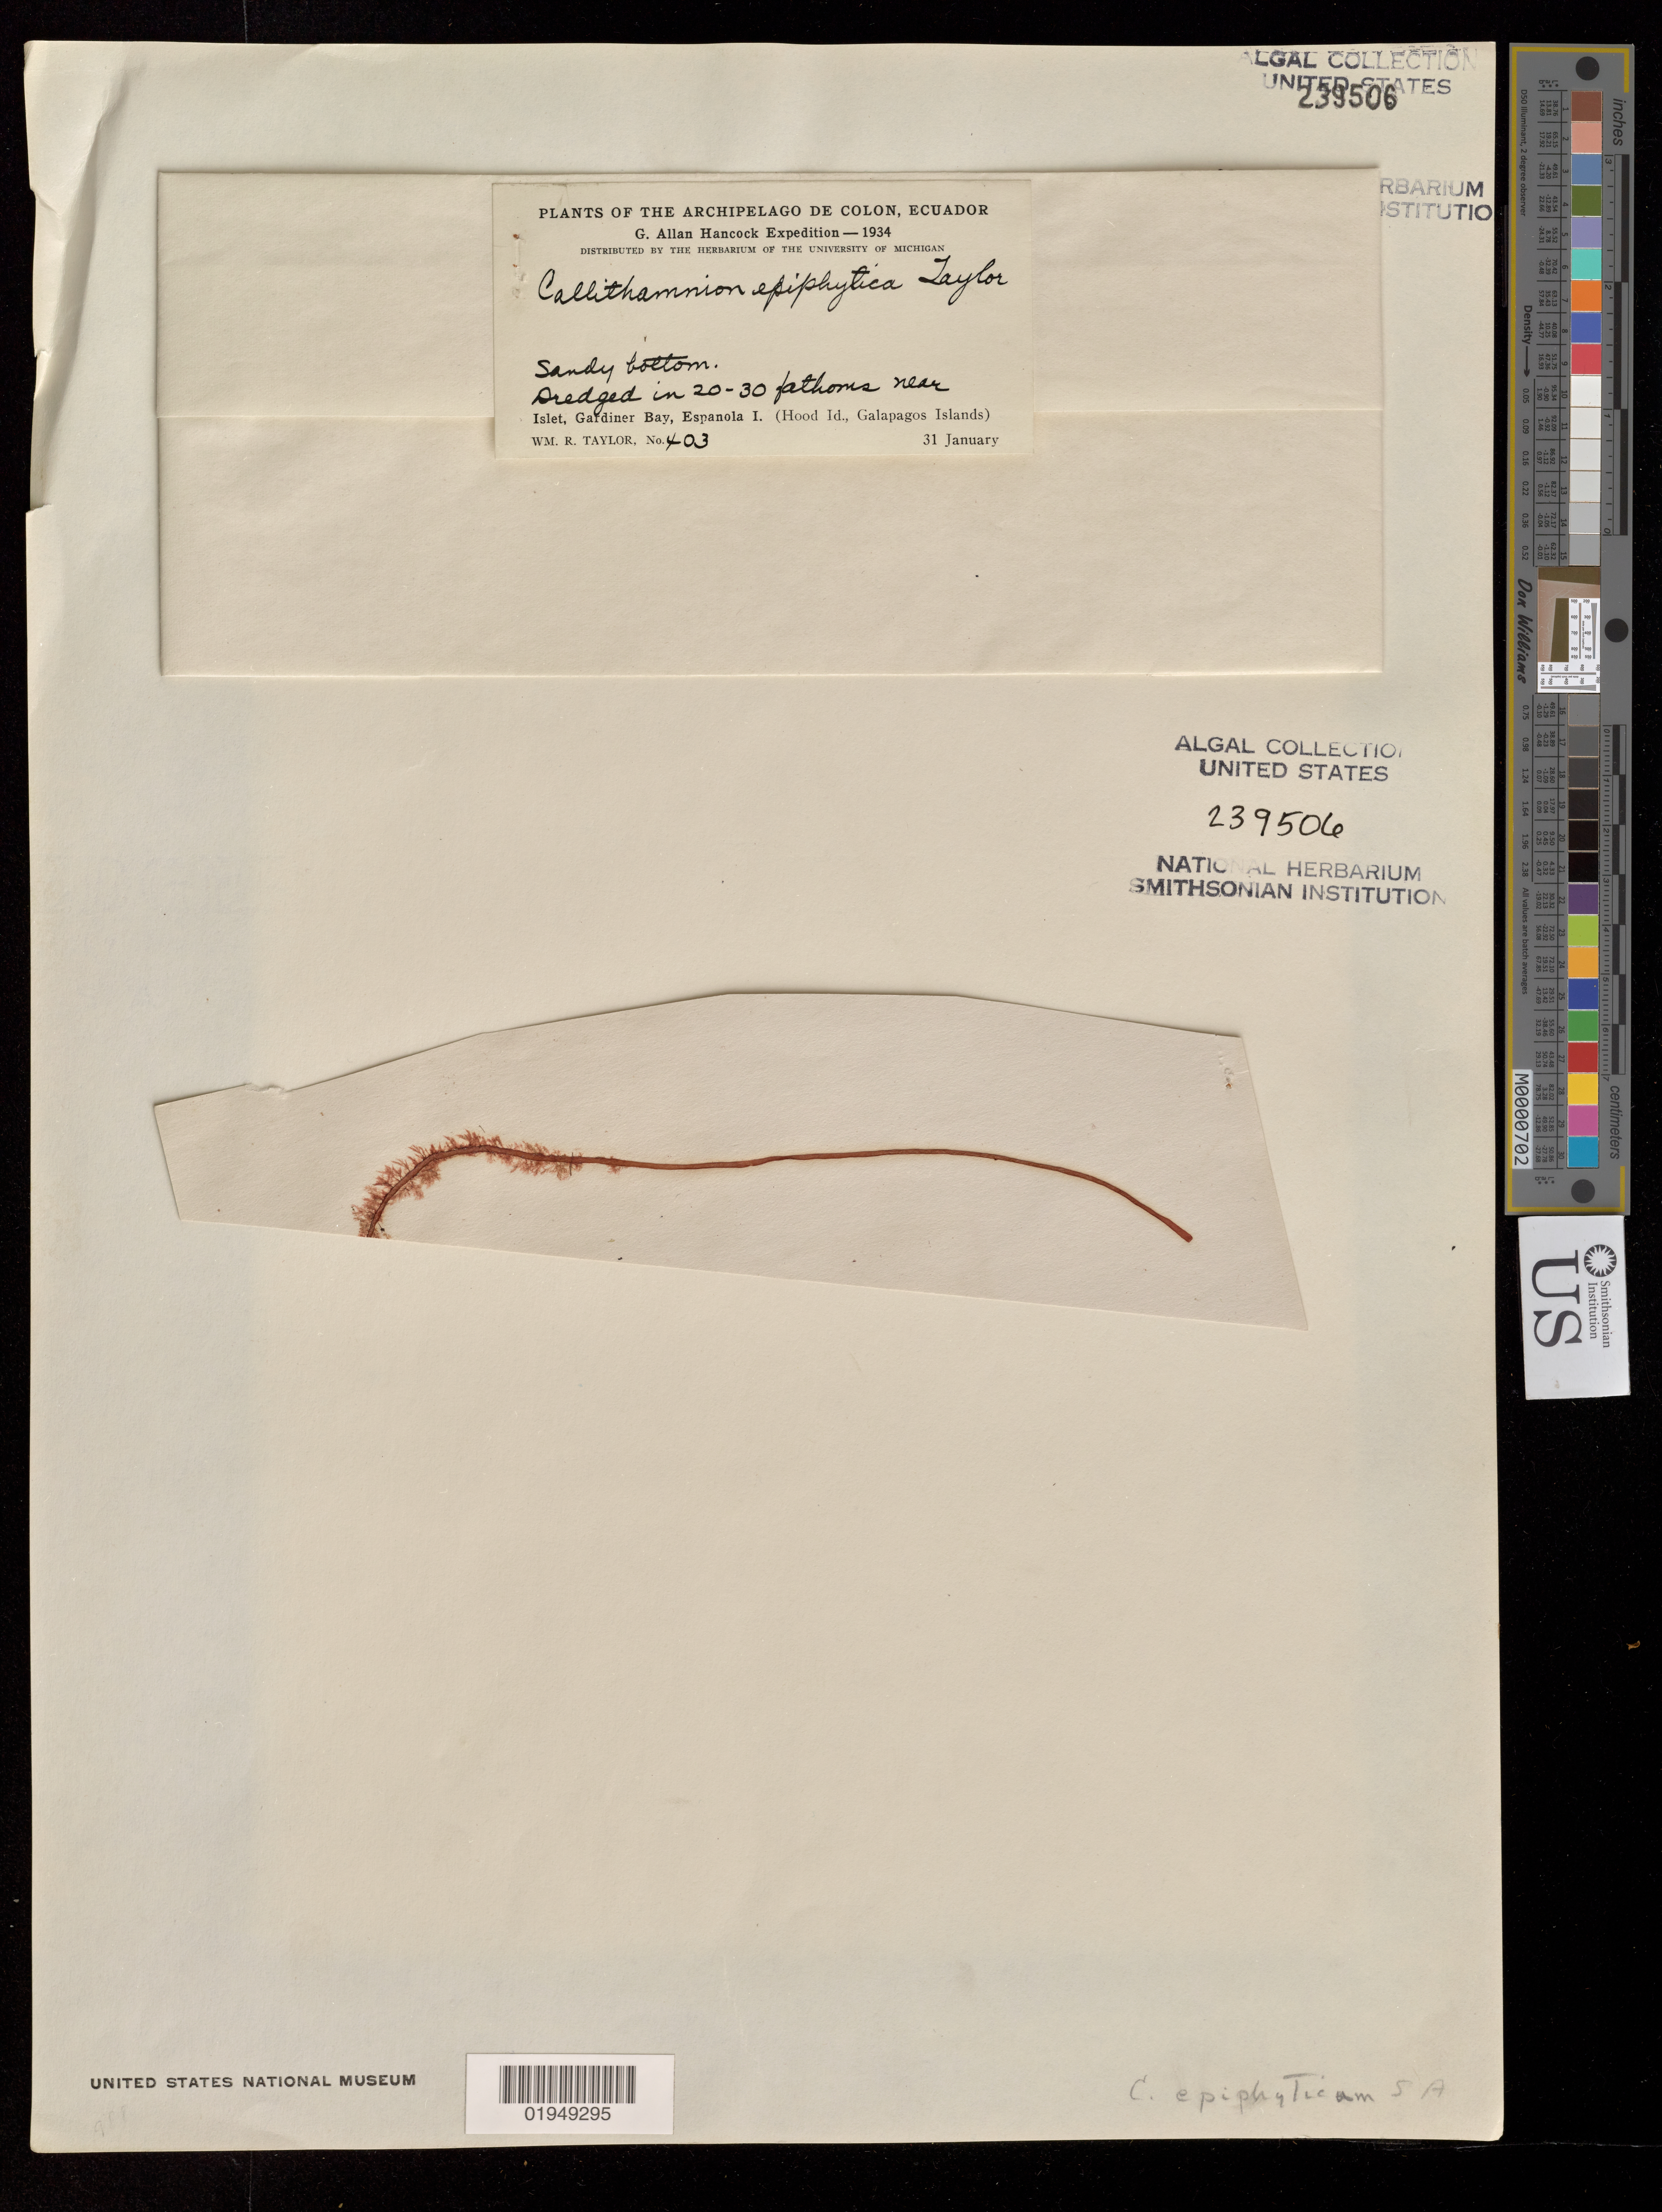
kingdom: Plantae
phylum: Rhodophyta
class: Florideophyceae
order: Ceramiales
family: Callithamniaceae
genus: Callithamnion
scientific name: Callithamnion epiphyticum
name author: W.R. Taylor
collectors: W. R. Taylor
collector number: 403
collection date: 1934-01-31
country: Ecuador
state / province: Colón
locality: The Archipelago de Colon. Islet, Gardiner Bay, Espanola I. (Hood Id., Galapagos Islands).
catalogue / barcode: US 239506